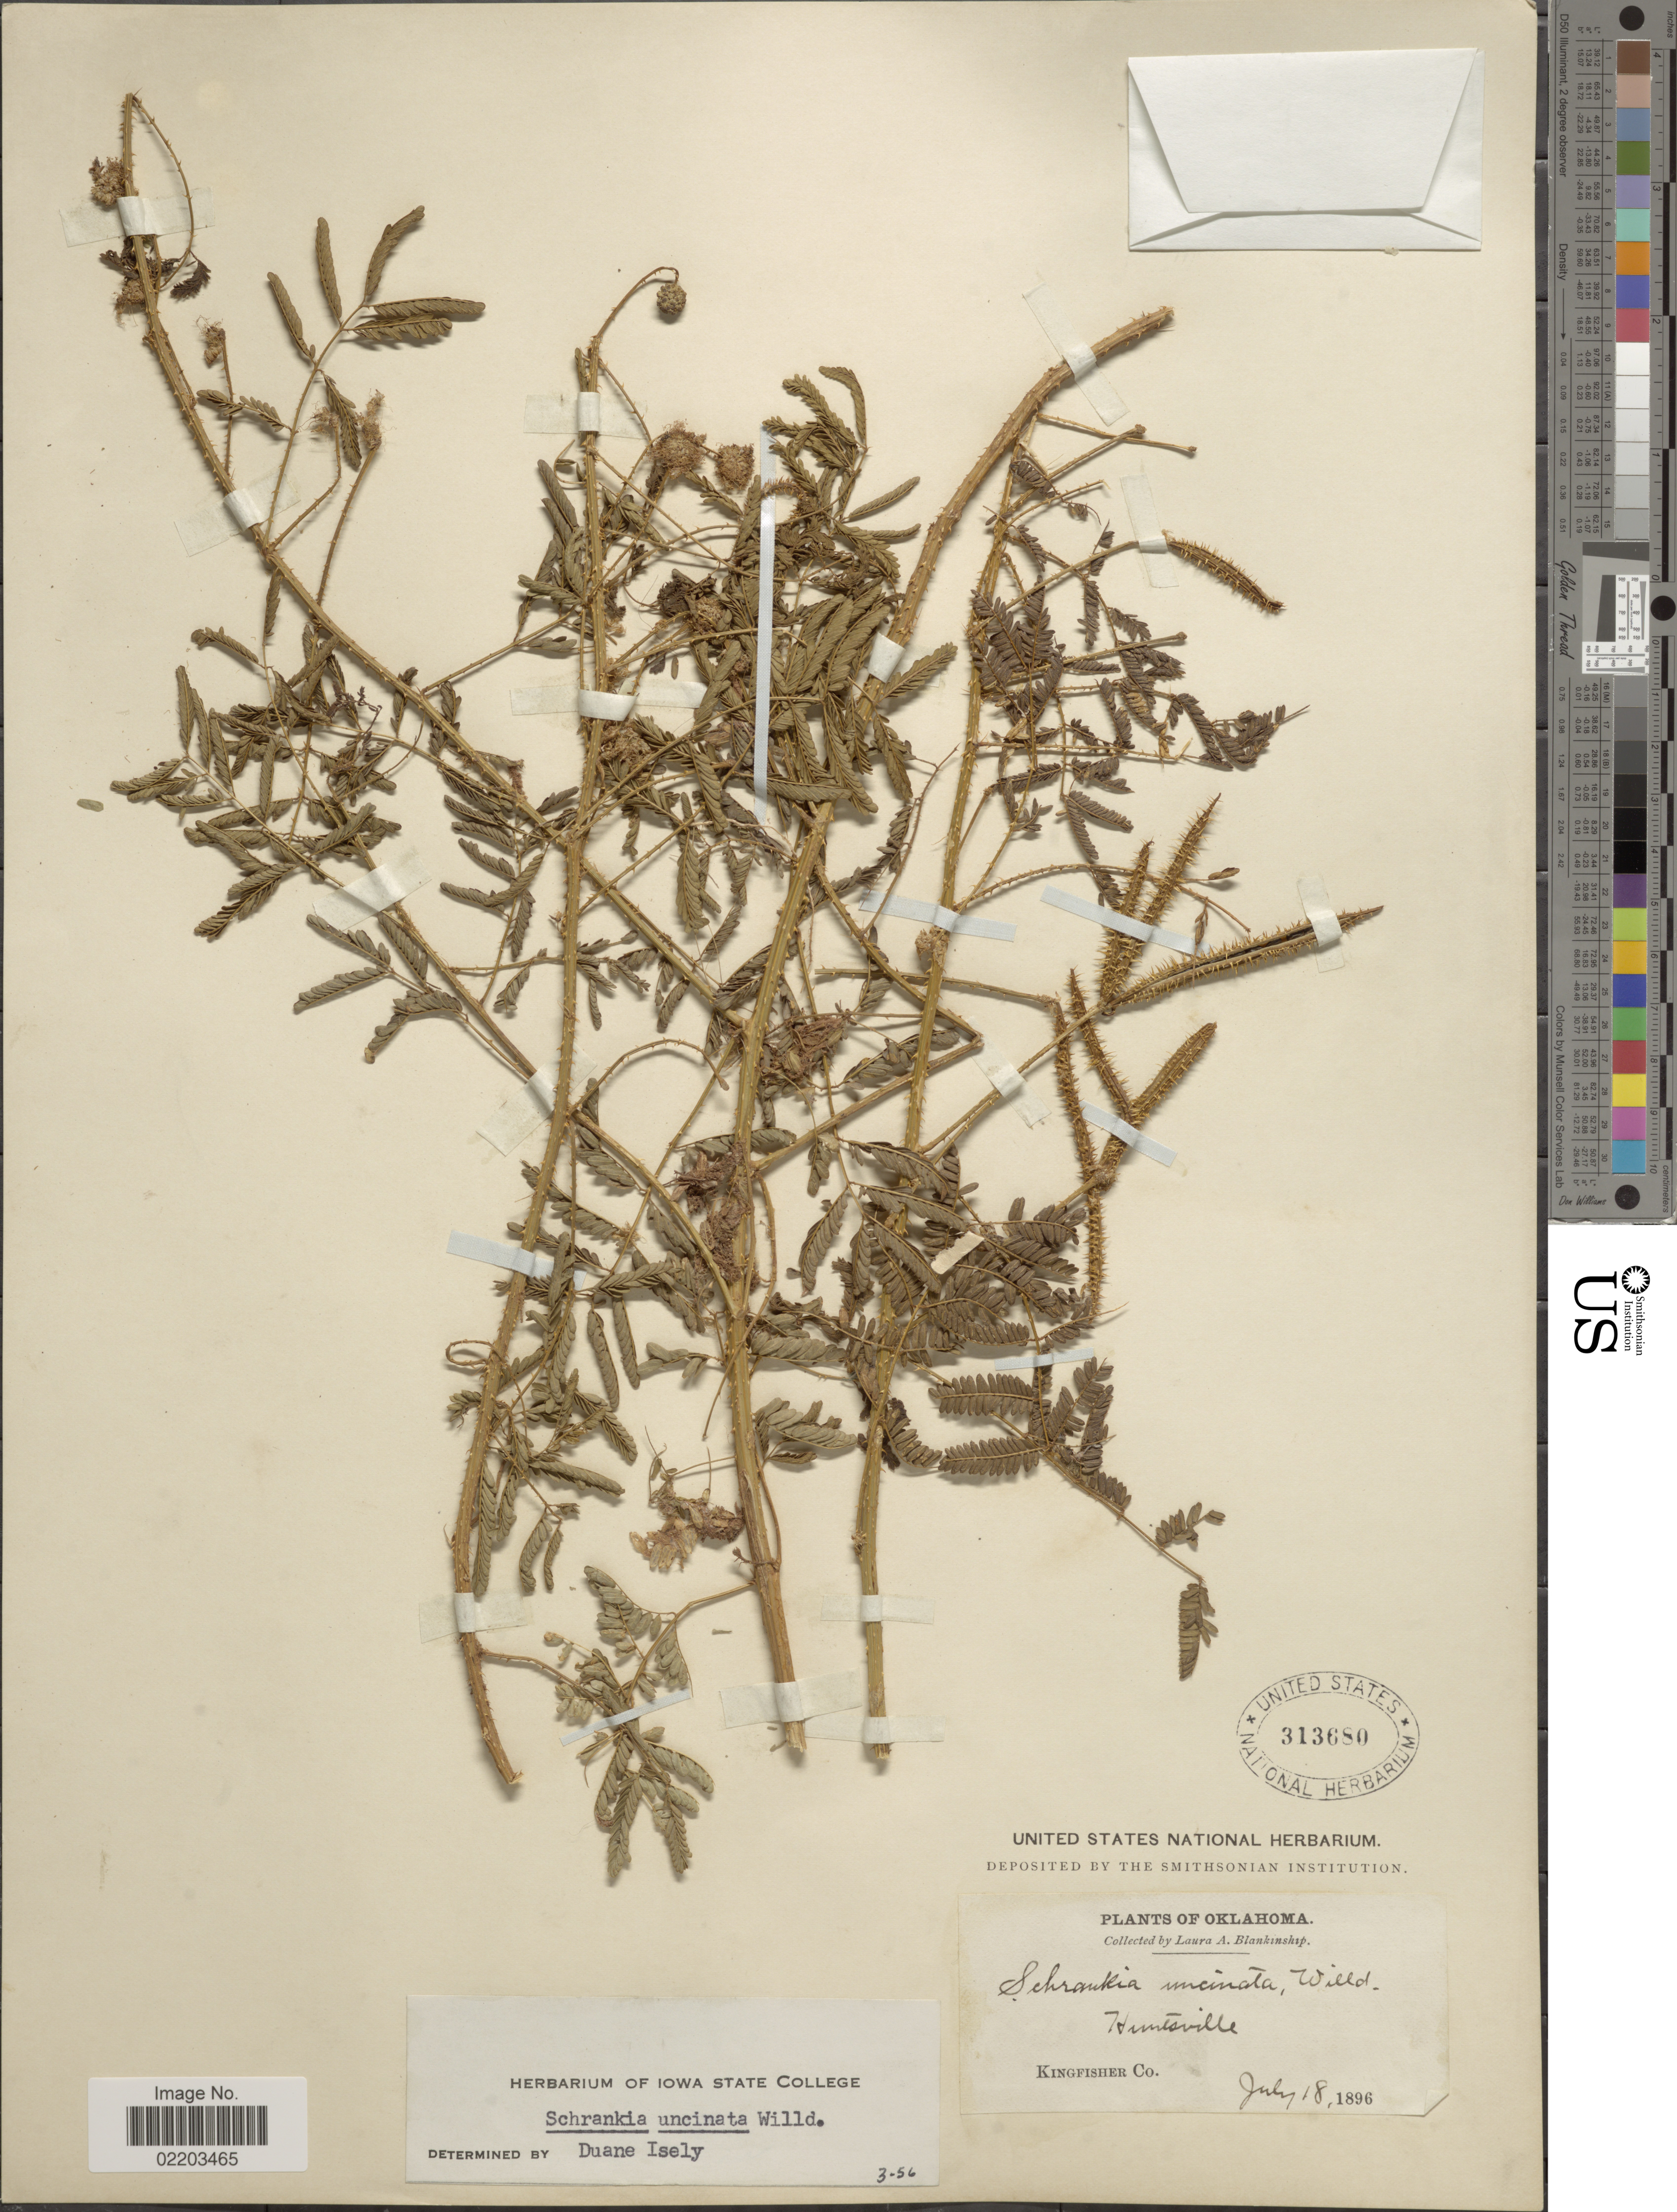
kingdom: Plantae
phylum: Tracheophyta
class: Magnoliopsida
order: Fabales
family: Fabaceae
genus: Mimosa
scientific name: Mimosa nuttallii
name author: (DC.) B.L. Turner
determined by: U.S. National Herbarium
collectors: L. A. Blankinship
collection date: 1896-07-18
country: United States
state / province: Oklahoma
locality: Huntsville, Kingfisher Co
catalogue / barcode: US 313680